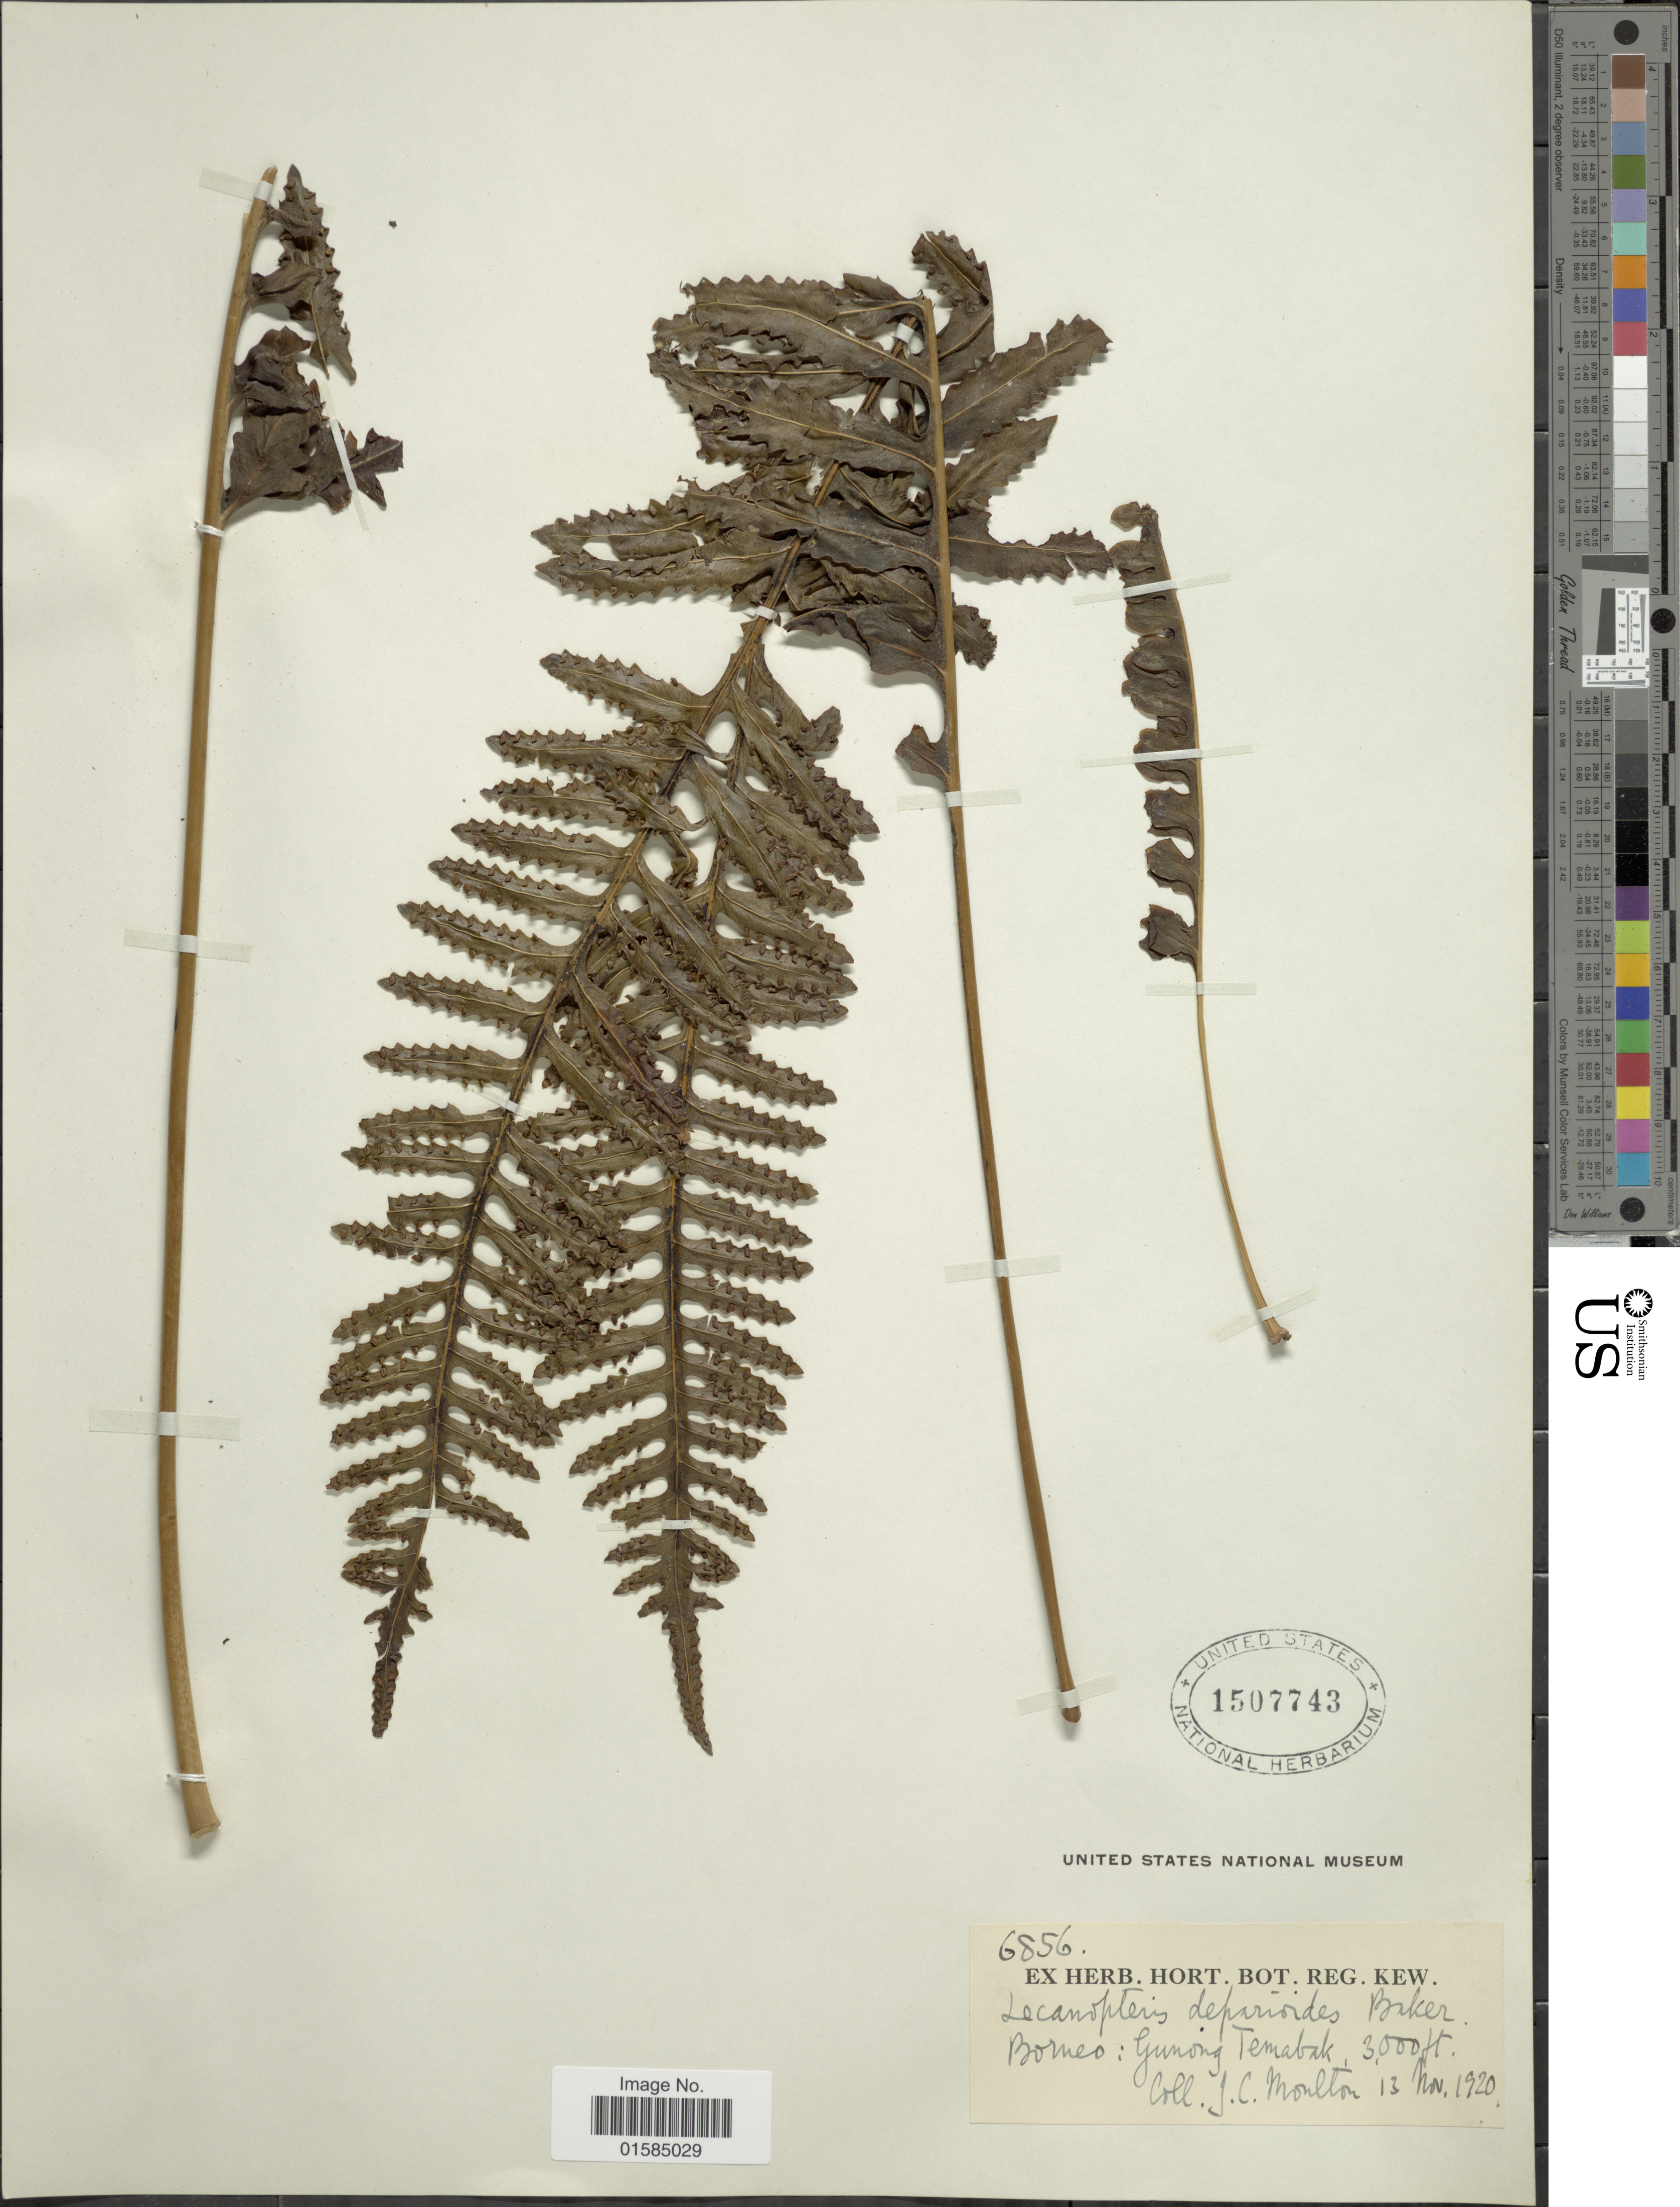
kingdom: Plantae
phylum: Tracheophyta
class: Polypodiopsida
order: Polypodiales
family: Polypodiaceae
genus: Lecanopteris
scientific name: Lecanopteris carnosa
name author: (Reinw.) Blume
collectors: J. Moulton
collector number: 6856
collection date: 1920-11-13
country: Malaysia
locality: Borneo, Gunong Temabok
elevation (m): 914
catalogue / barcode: US 1507743